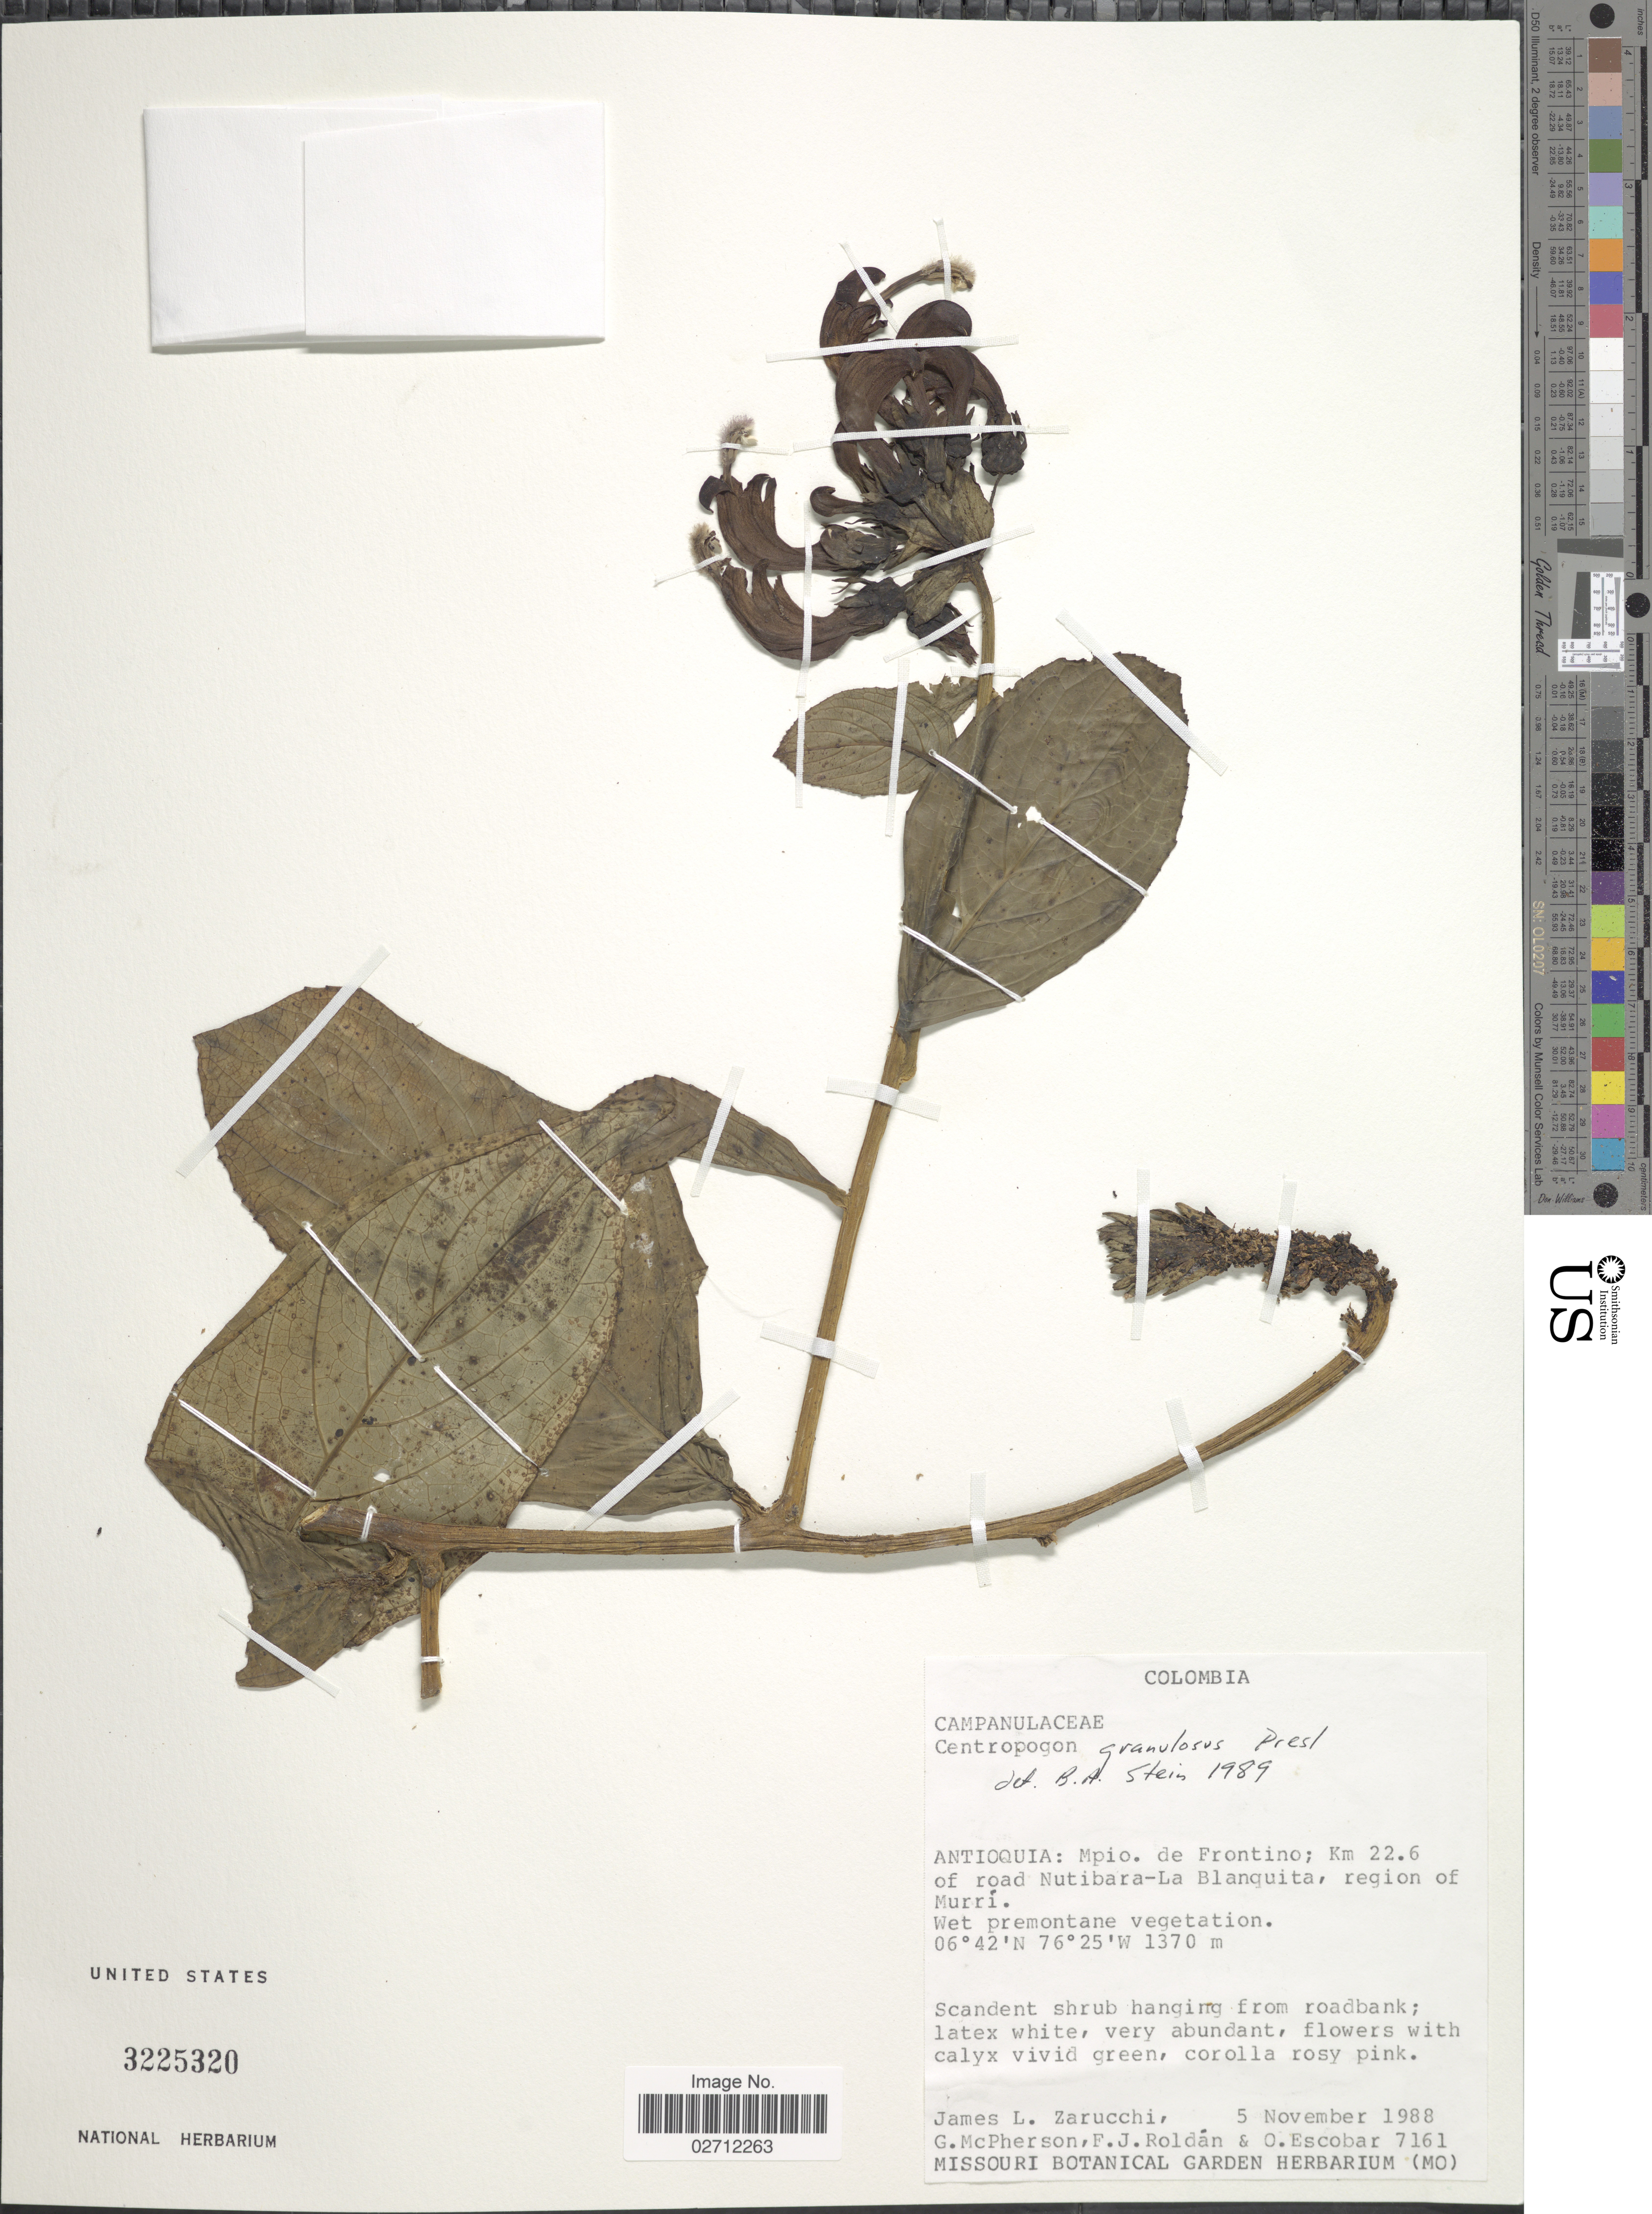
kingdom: Plantae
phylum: Tracheophyta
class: Magnoliopsida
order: Asterales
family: Campanulaceae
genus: Centropogon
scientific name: Centropogon granulosus subsp. granulosus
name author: C. Presl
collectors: J. L. Zarucchi, G. McPherson, F. J. Roldán & O. Escobar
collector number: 7161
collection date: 1988-11-05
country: Colombia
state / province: Antioquia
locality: Mpio. de Frontino; Km 22.6 of road Nutibara-La Blanquita, region of Murri.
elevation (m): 1370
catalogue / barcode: US 3225320